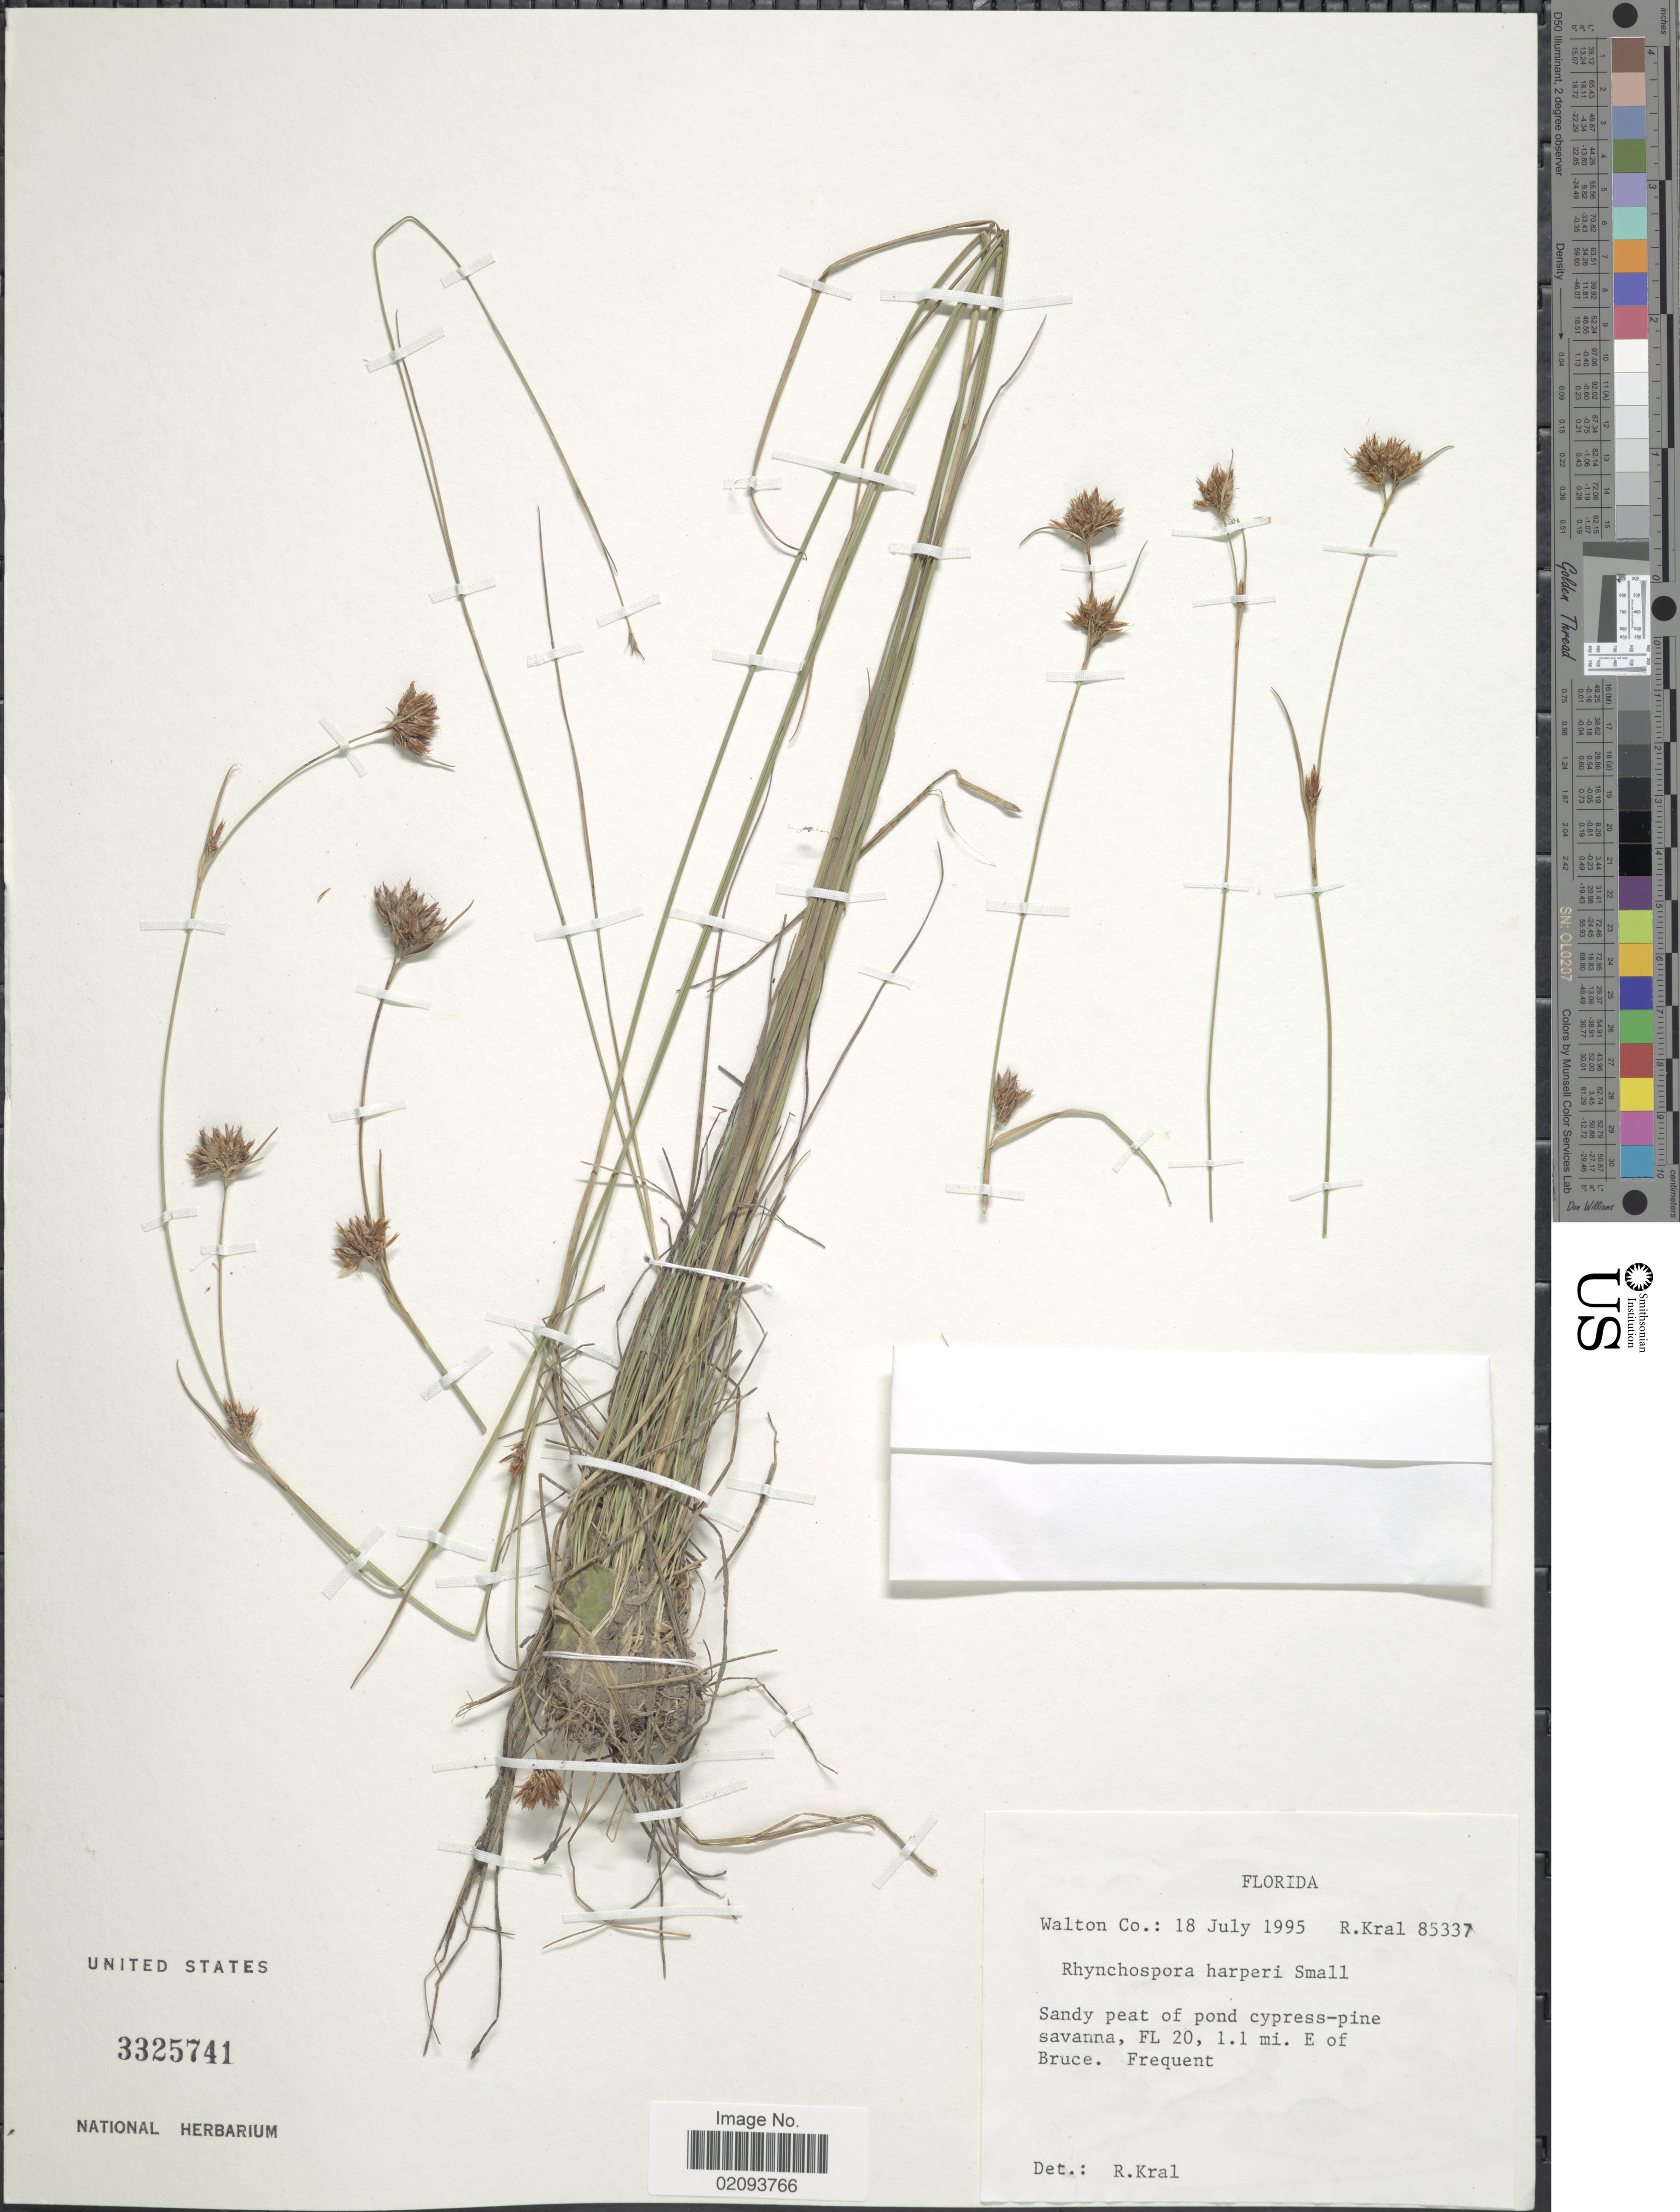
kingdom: Plantae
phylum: Tracheophyta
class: Liliopsida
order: Poales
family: Cyperaceae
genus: Rhynchospora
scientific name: Rhynchospora harperi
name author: Small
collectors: R. Kral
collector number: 85337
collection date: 1995-07-18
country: United States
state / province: Florida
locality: Walton Co. Sandy peat of pond cypress-pine savanna, FL 20, 1.1 mi. E of Bruce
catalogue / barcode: US 3325741